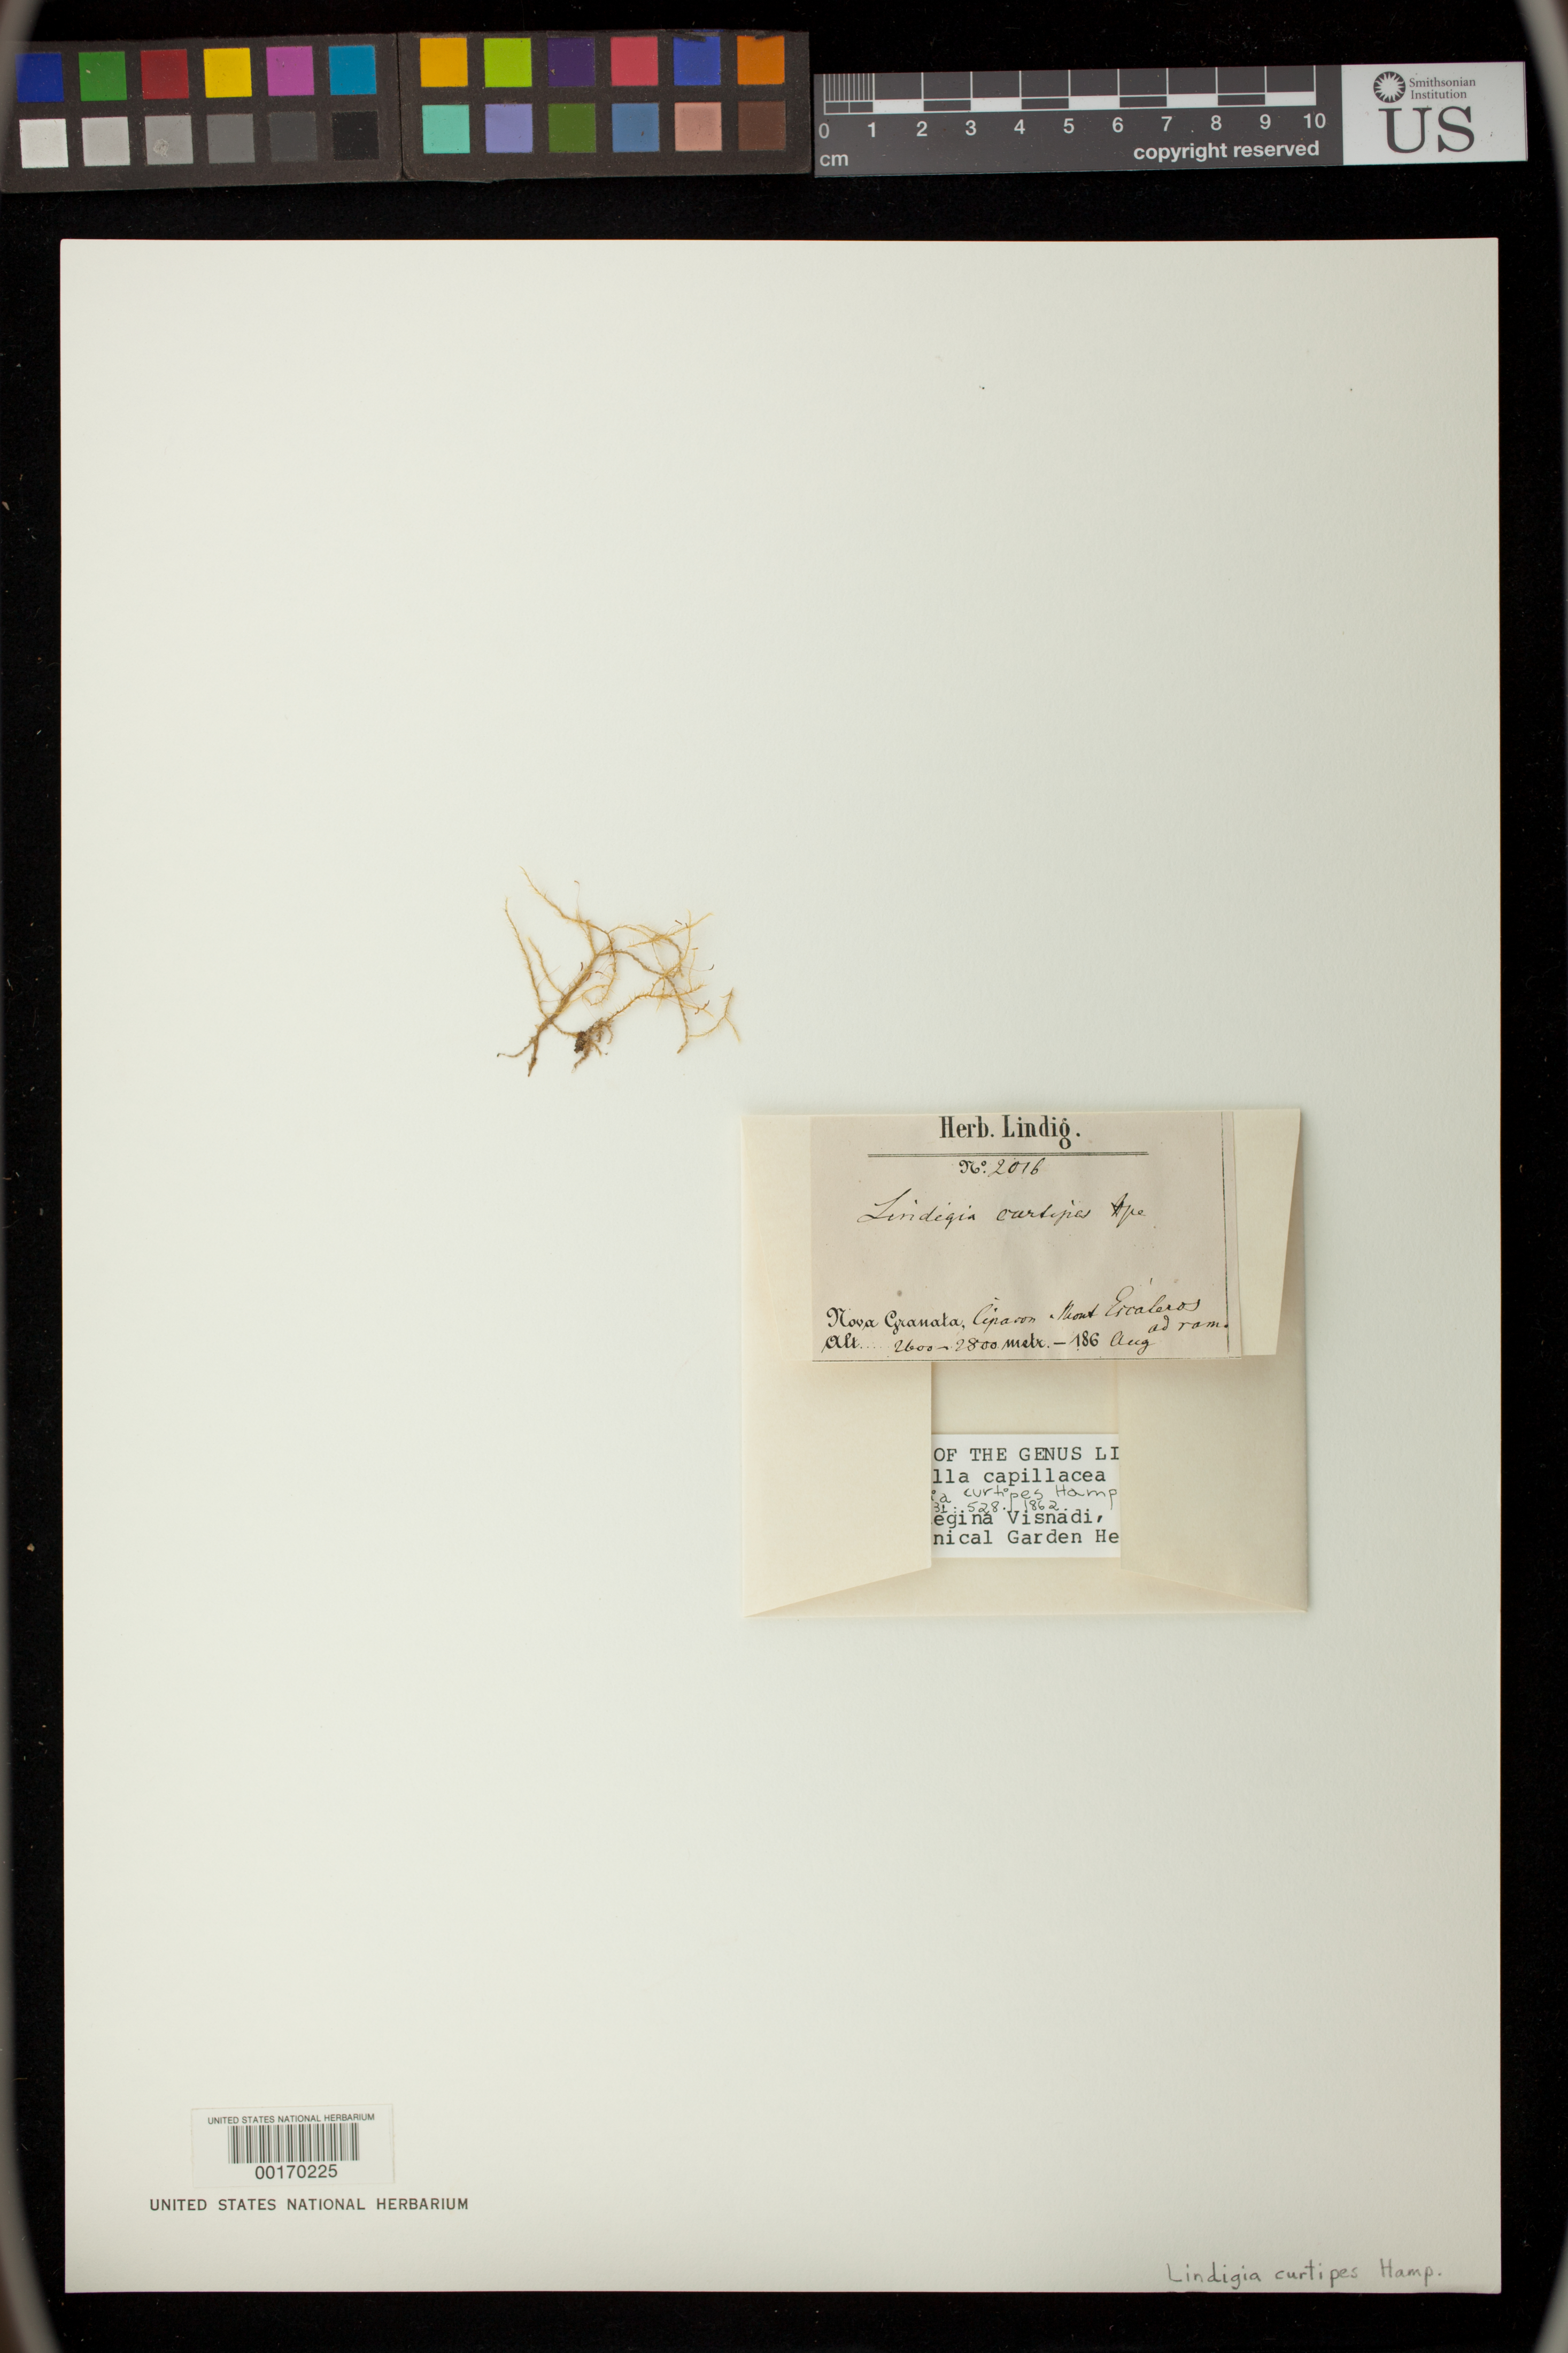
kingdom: Plantae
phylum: Bryophyta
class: Bryopsida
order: Hypnales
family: Brachytheciaceae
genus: Lindigia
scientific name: Lindigia curtipes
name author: Hampe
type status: Isotype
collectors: A. Lindig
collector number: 2016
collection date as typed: Aug 1861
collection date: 1861-08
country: Colombia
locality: Cipacon.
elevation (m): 2600